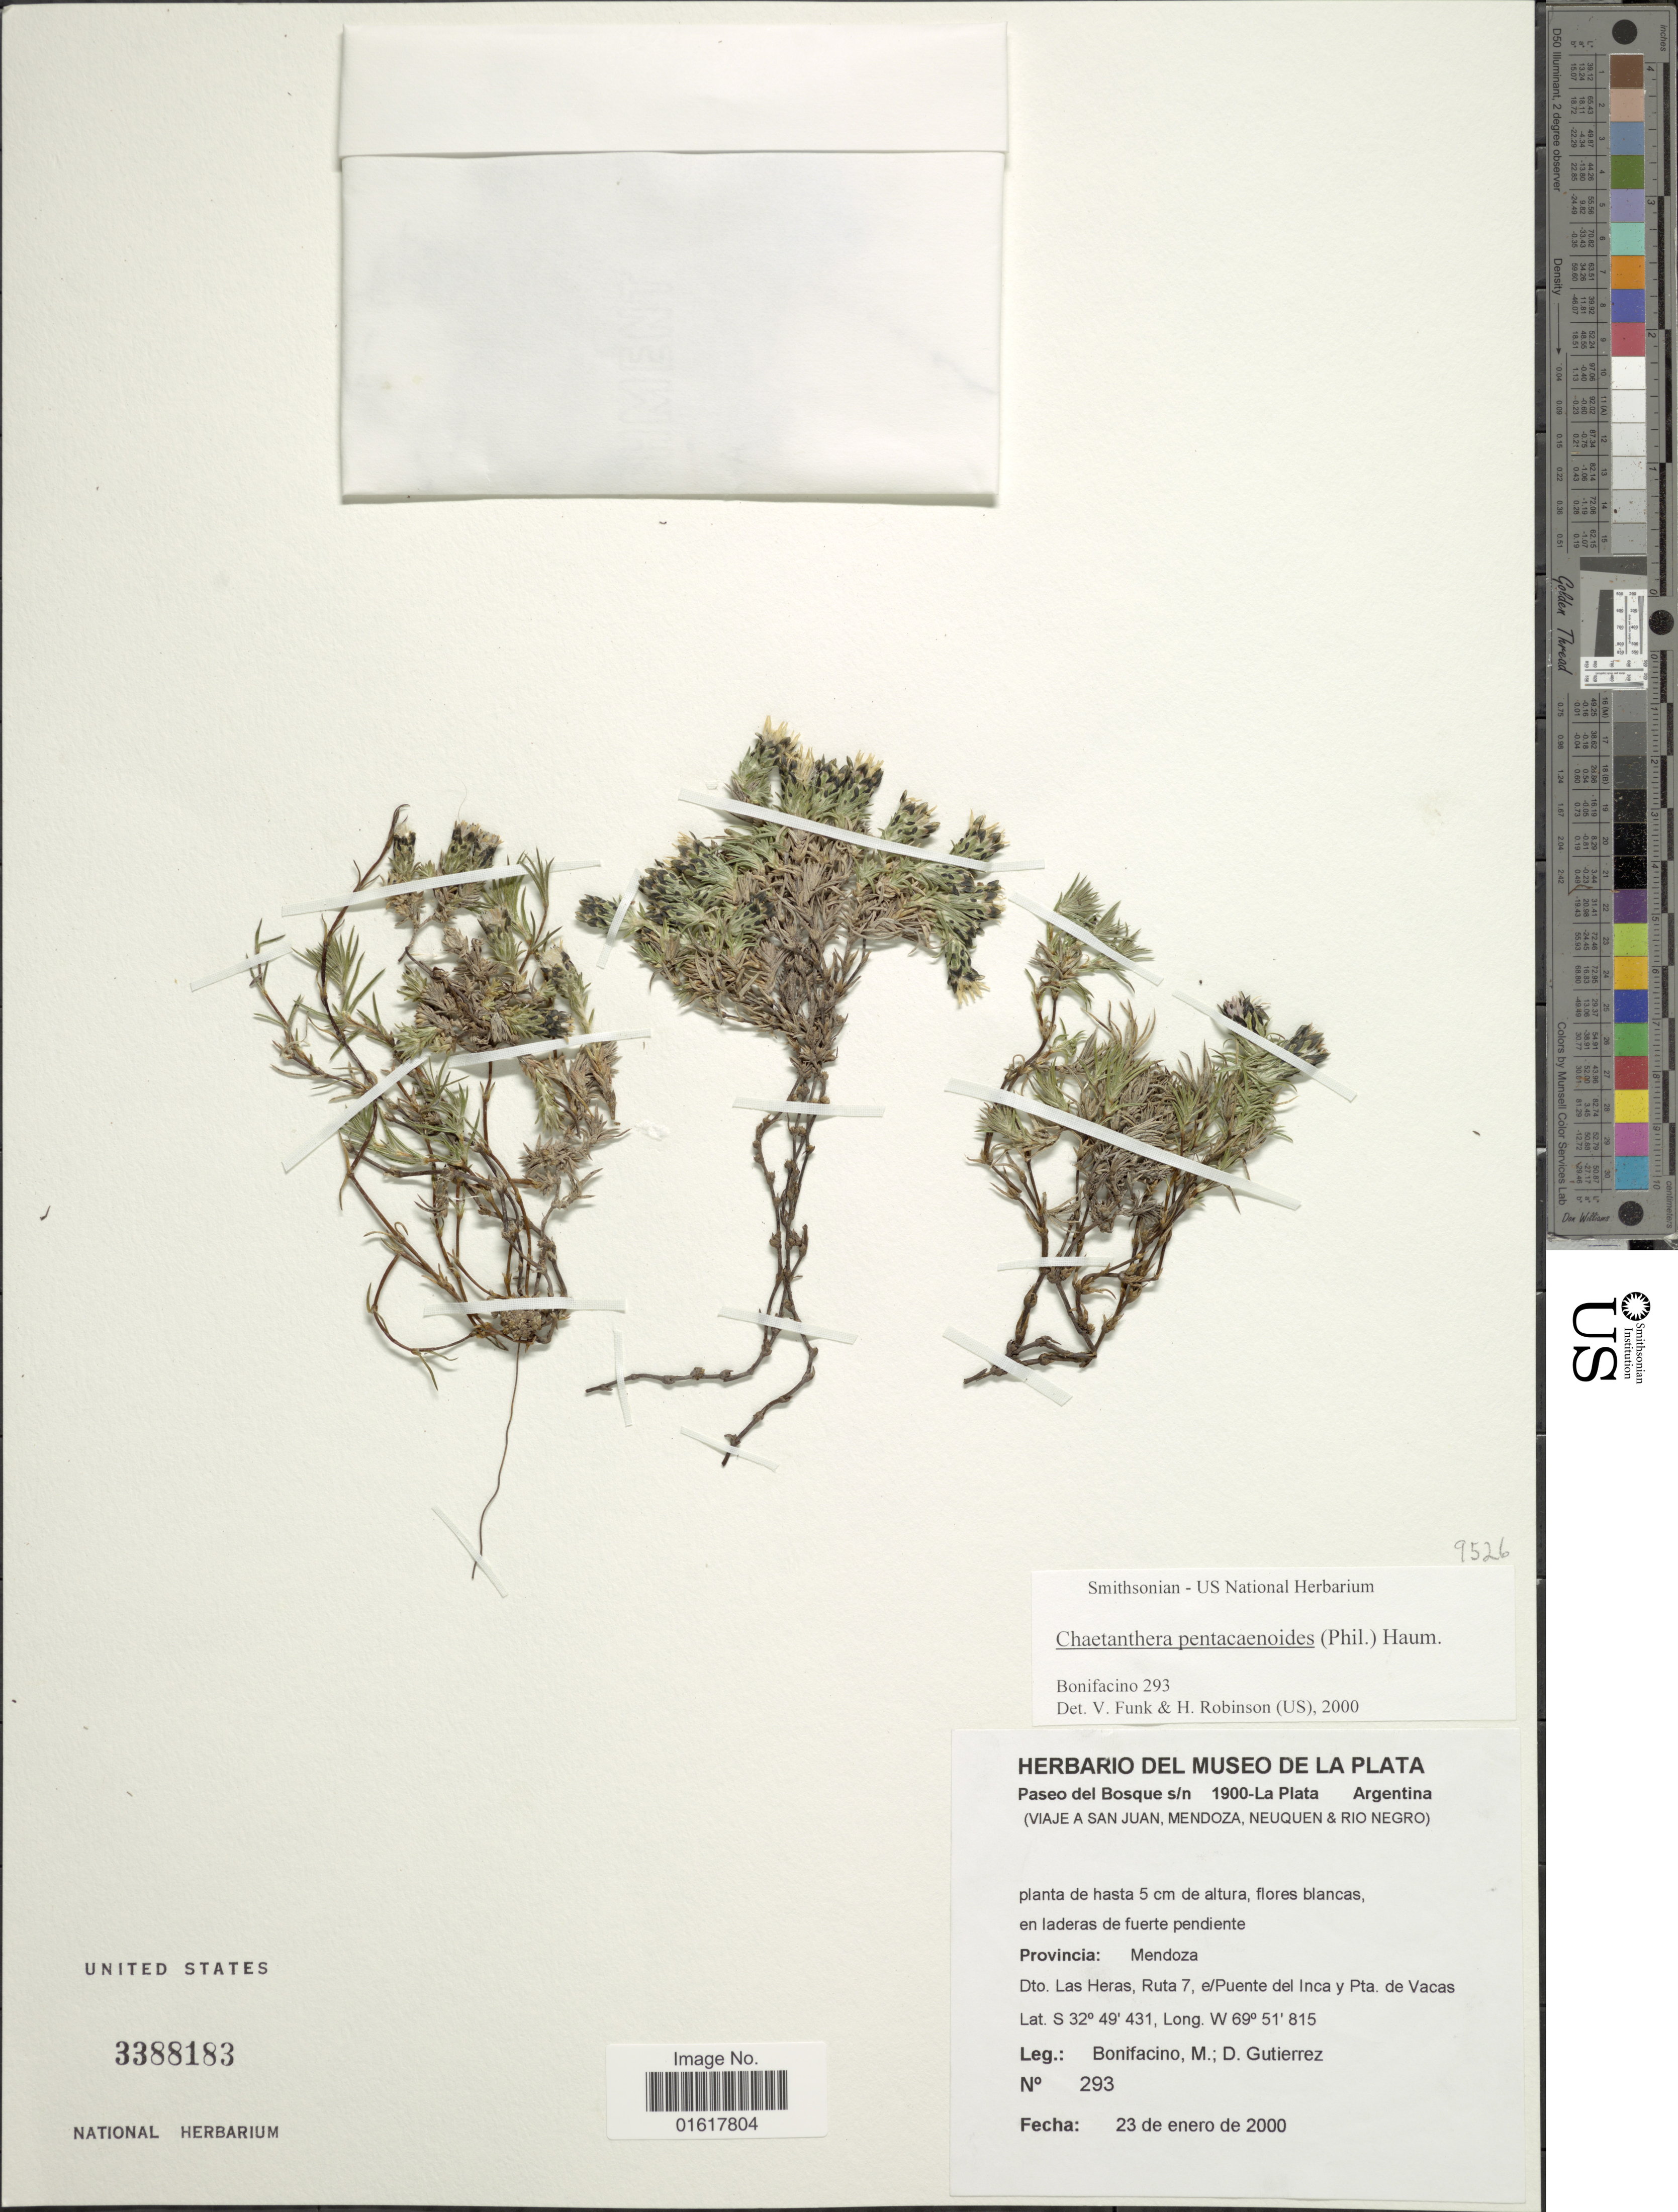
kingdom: Plantae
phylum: Tracheophyta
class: Magnoliopsida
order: Asterales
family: Asteraceae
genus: Chaetanthera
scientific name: Chaetanthera pentacaenoides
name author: (Phil.) Hauman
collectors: M. Bonifacino & D. G. Gutiérrez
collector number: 0293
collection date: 2000-01-23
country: Argentina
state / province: Mendoza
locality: Dto. Las Heras, Ruta 7, e/Puente del Incay Pta. de Vacas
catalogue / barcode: US 3388183